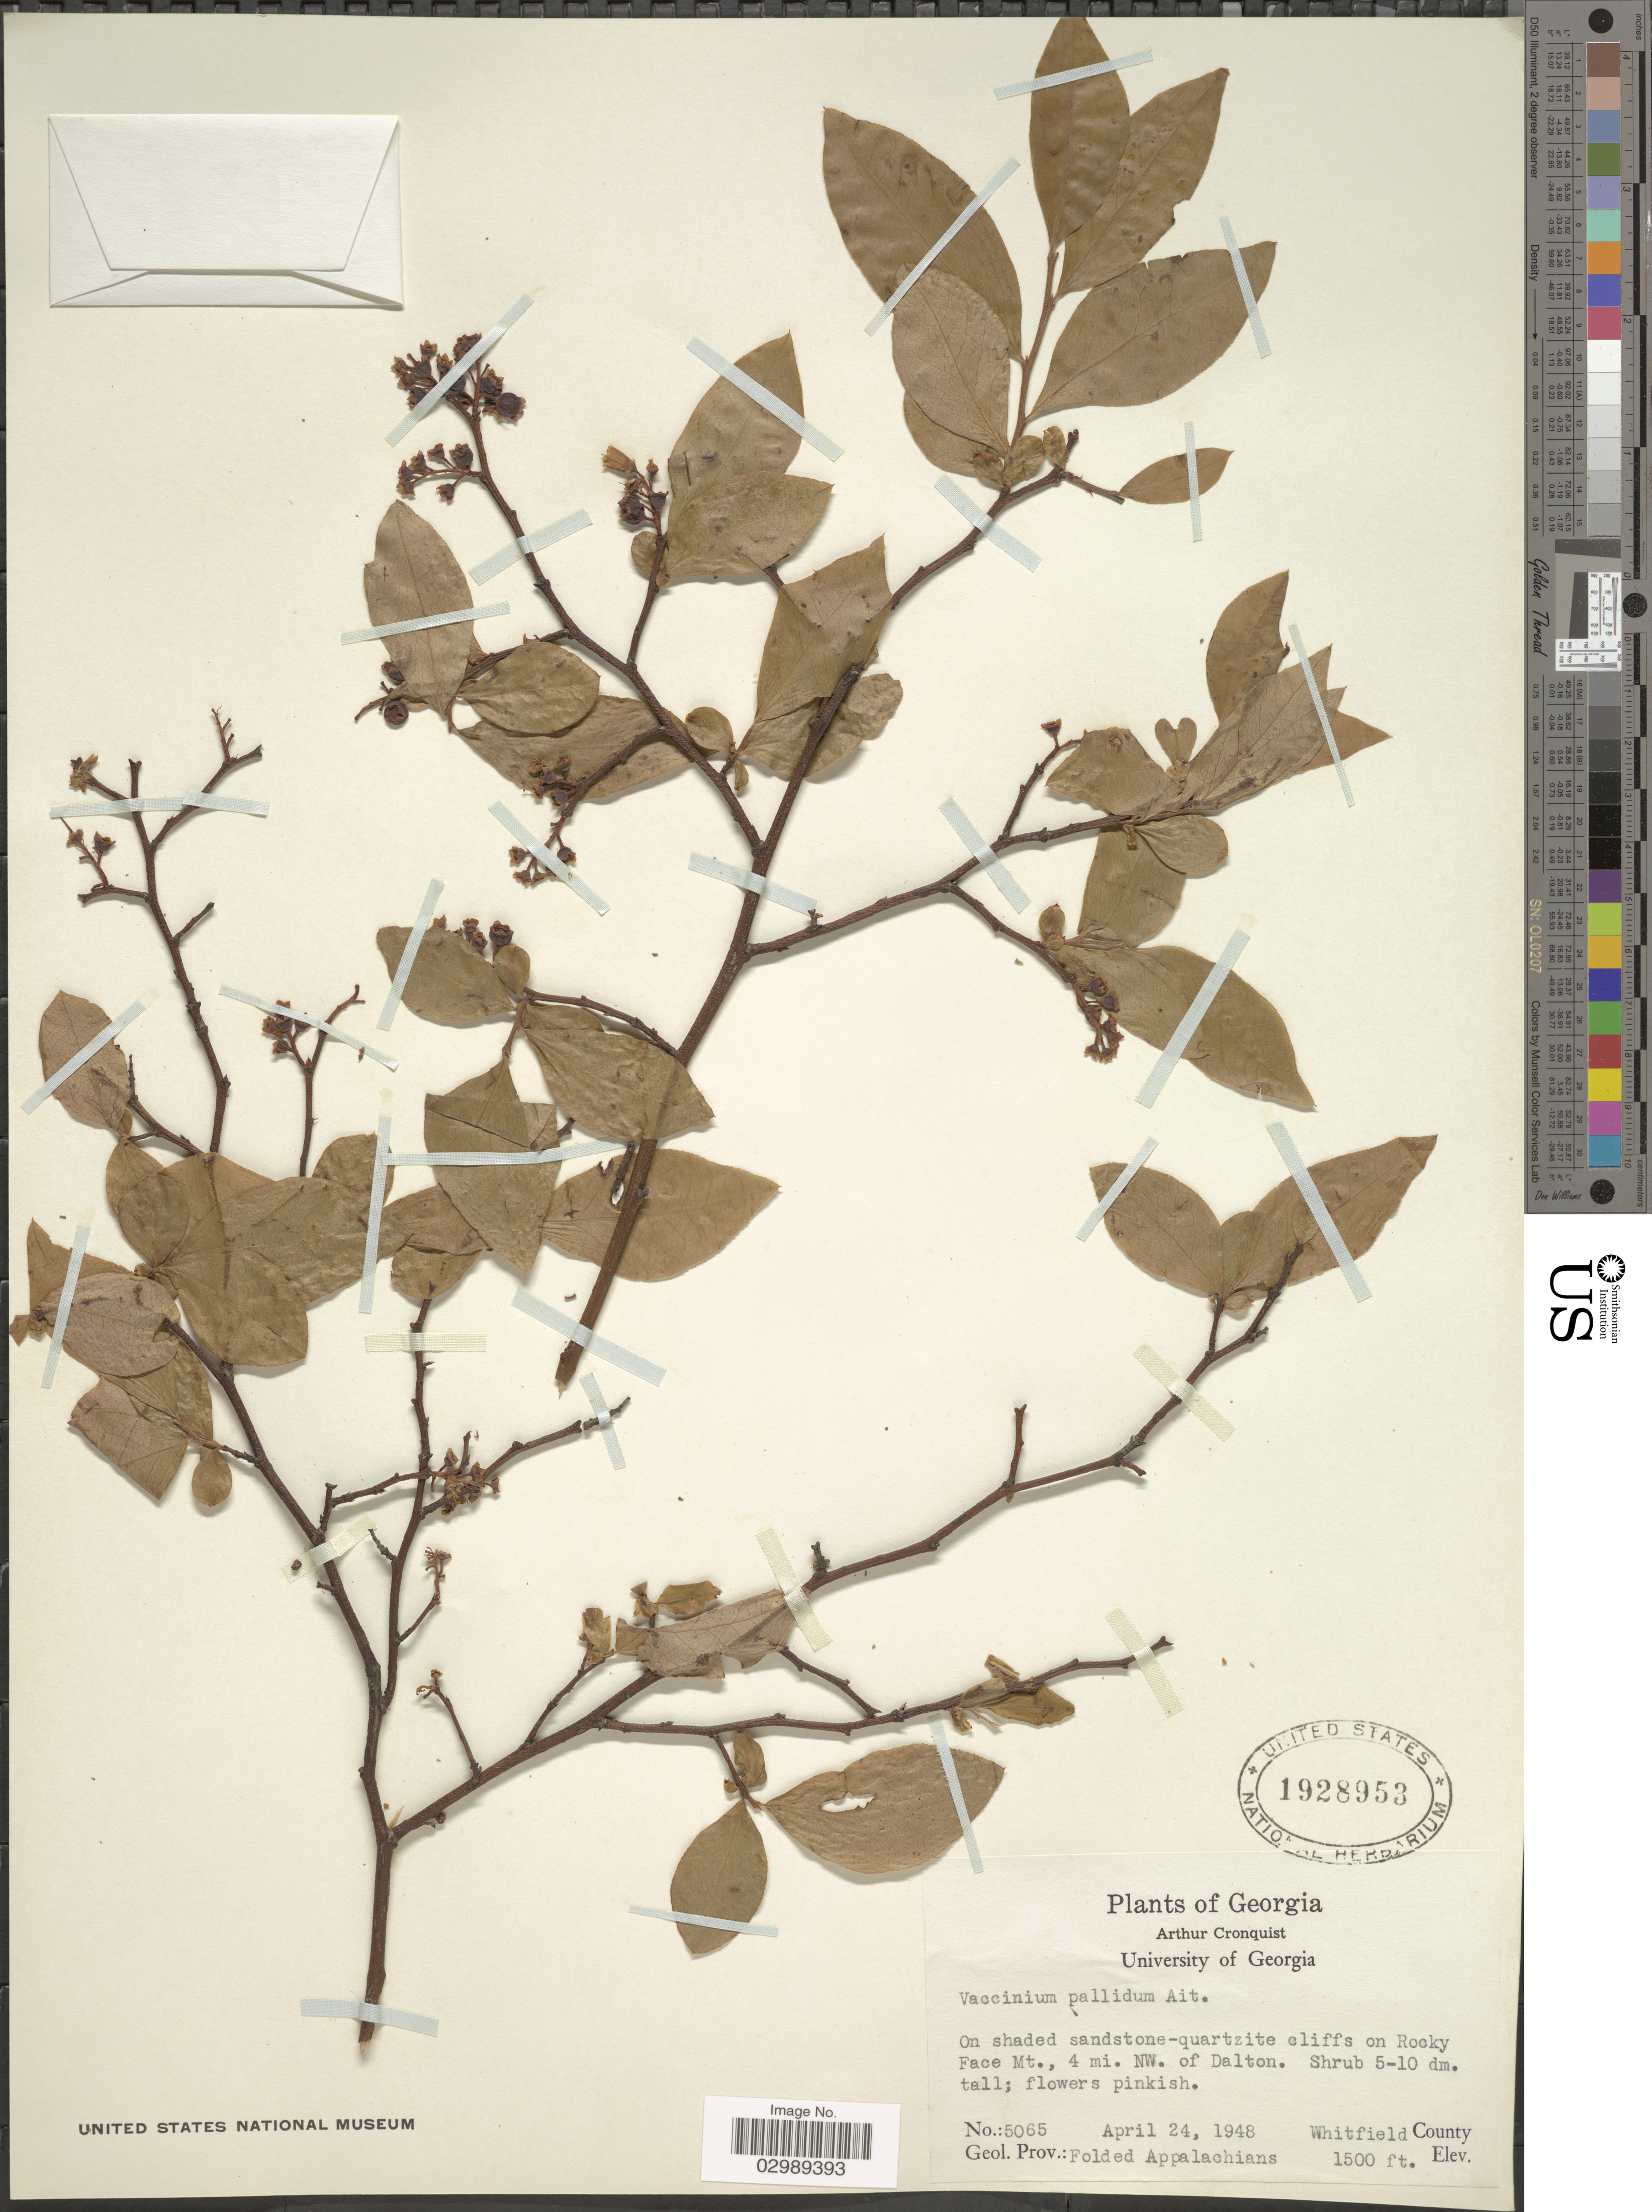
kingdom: Plantae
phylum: Tracheophyta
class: Magnoliopsida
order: Ericales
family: Ericaceae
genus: Vaccinium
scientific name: Vaccinium pallidum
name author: Aiton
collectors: A. J. Cronquist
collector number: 5065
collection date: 1948-04-24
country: United States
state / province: Georgia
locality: On shaded sandstone-quartzite cliffs on Rocky Face Mt., 4 mi. NW. of Dalton, Whitfield County.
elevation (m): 457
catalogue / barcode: US 1928953